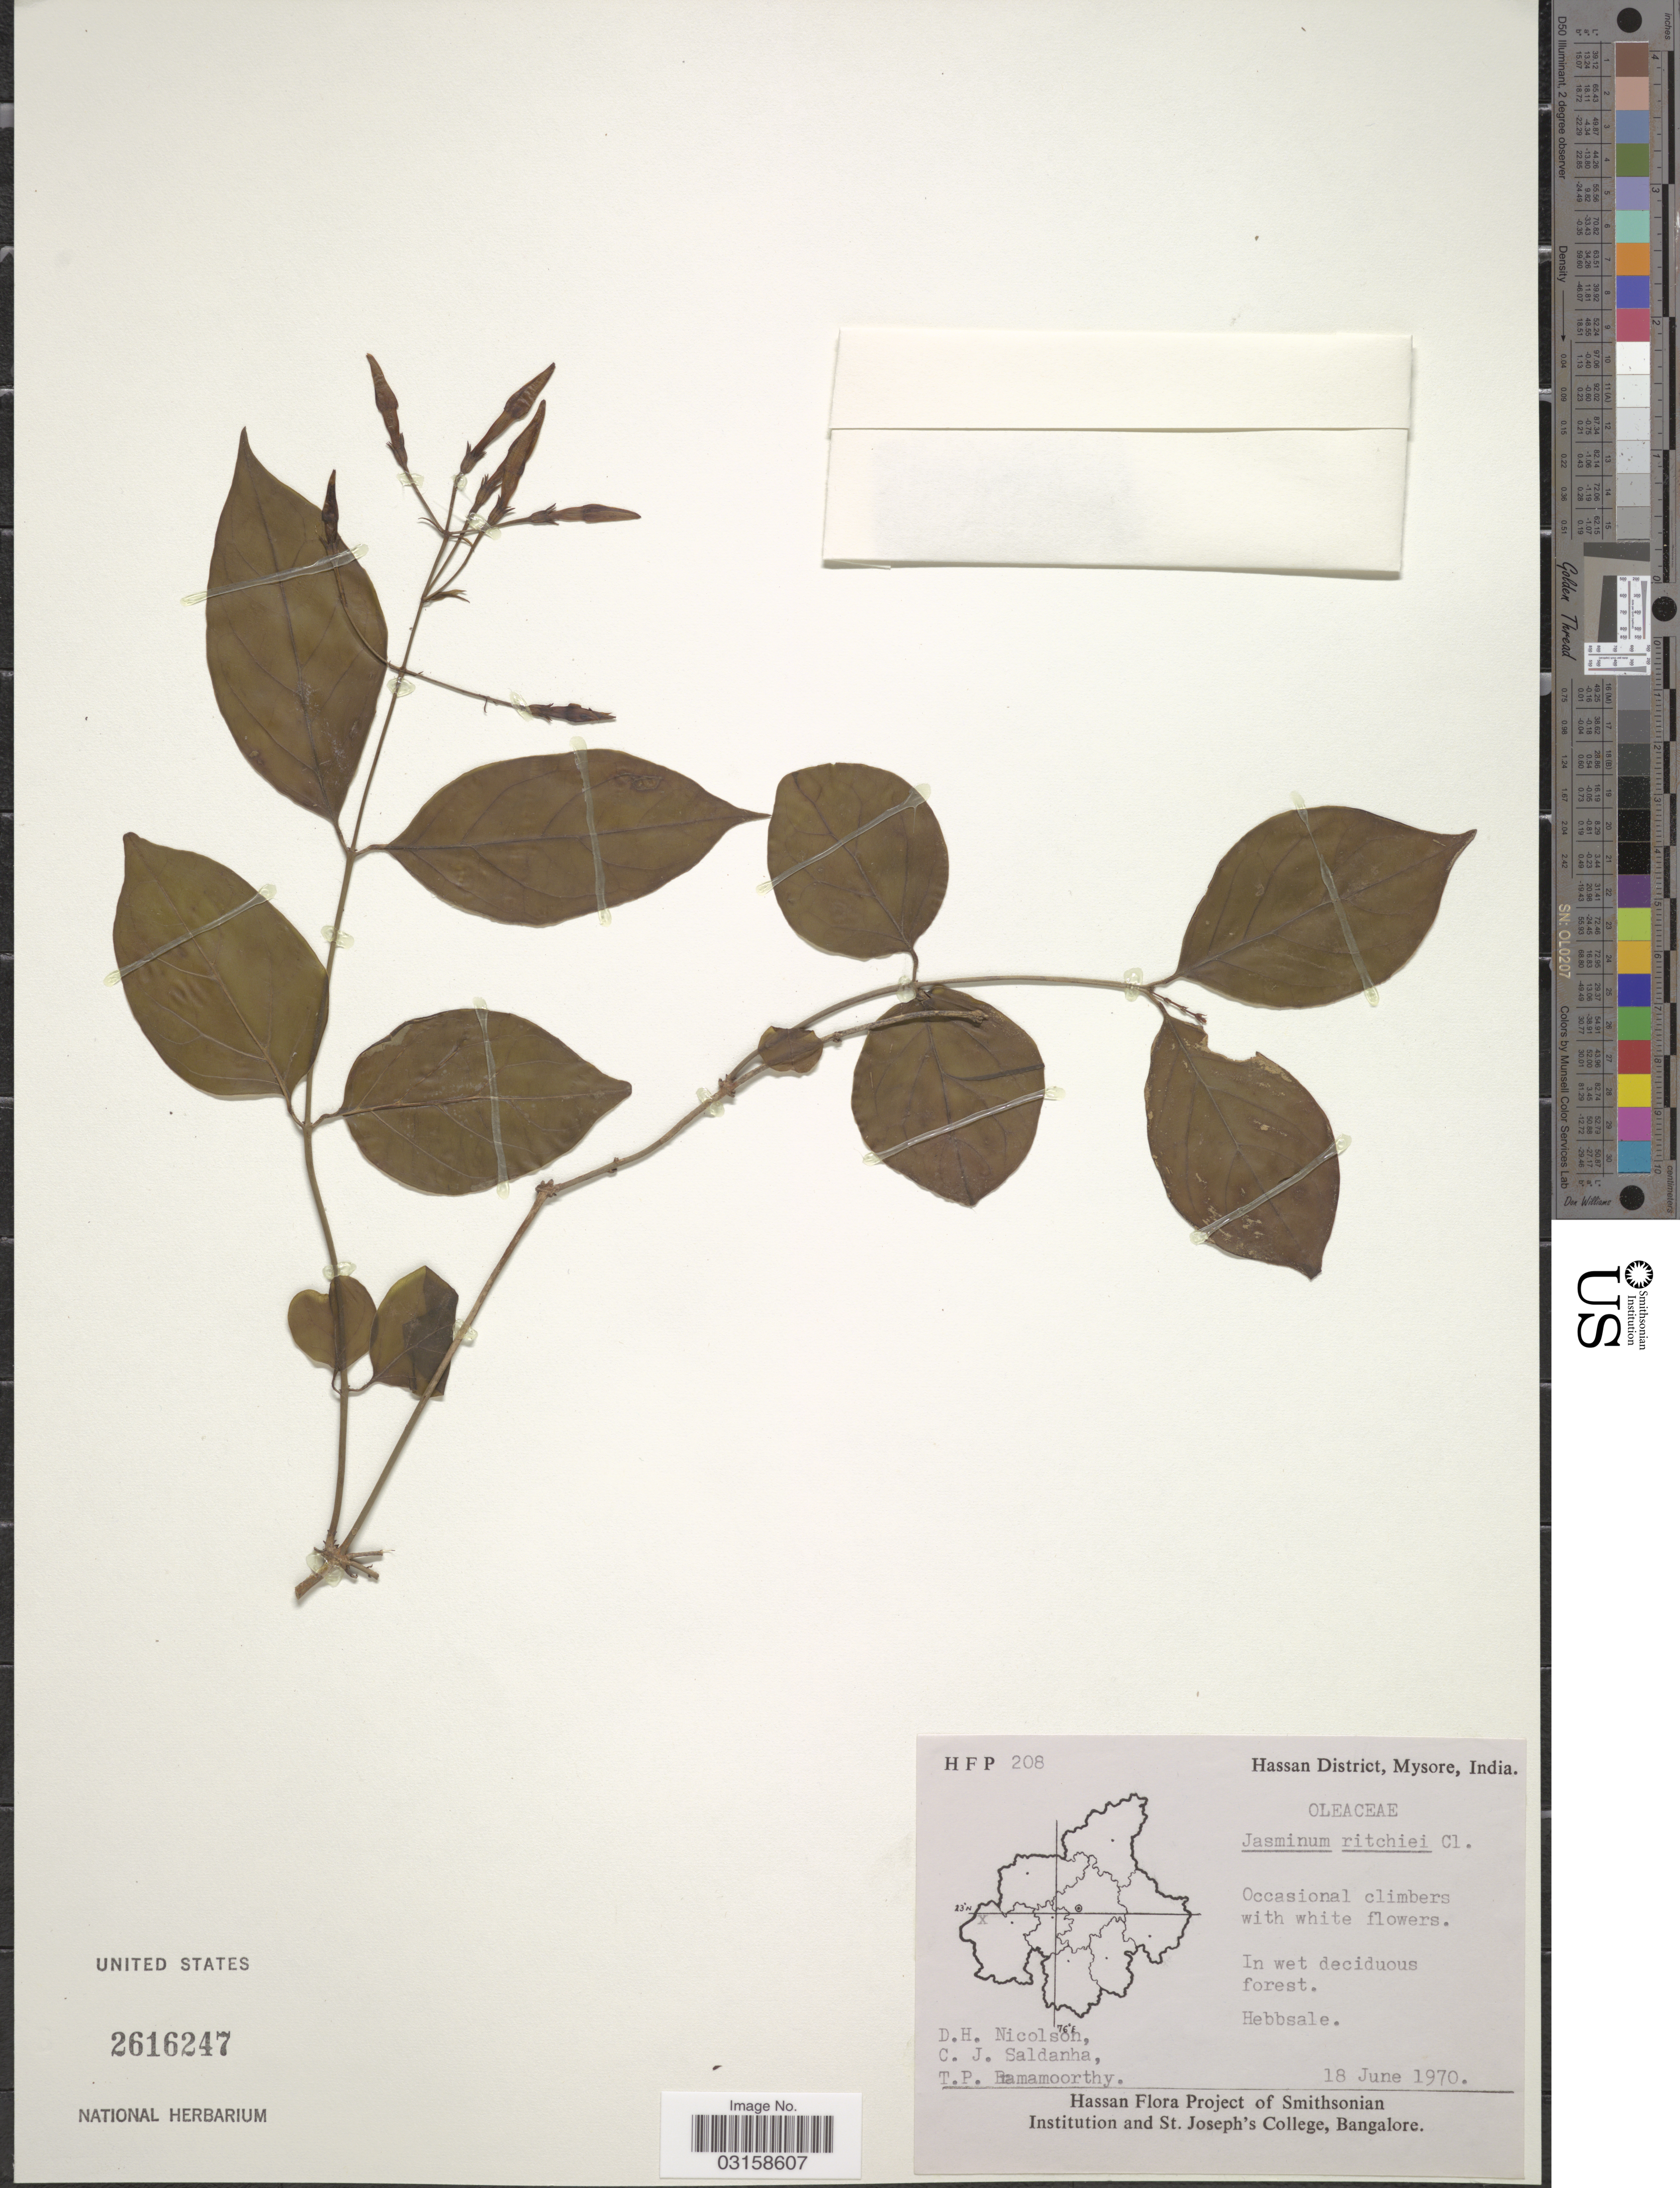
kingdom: Plantae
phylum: Tracheophyta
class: Magnoliopsida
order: Lamiales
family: Oleaceae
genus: Jasminum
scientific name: Jasminum ritchiei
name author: C.B. Clarke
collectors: D. H. Nicolson, C. J. Saldanha & T. P. Ramamoorthy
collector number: HFP 208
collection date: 1970-06-18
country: India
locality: Hassan District, Mysore. Hebbsale.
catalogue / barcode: US 2616247